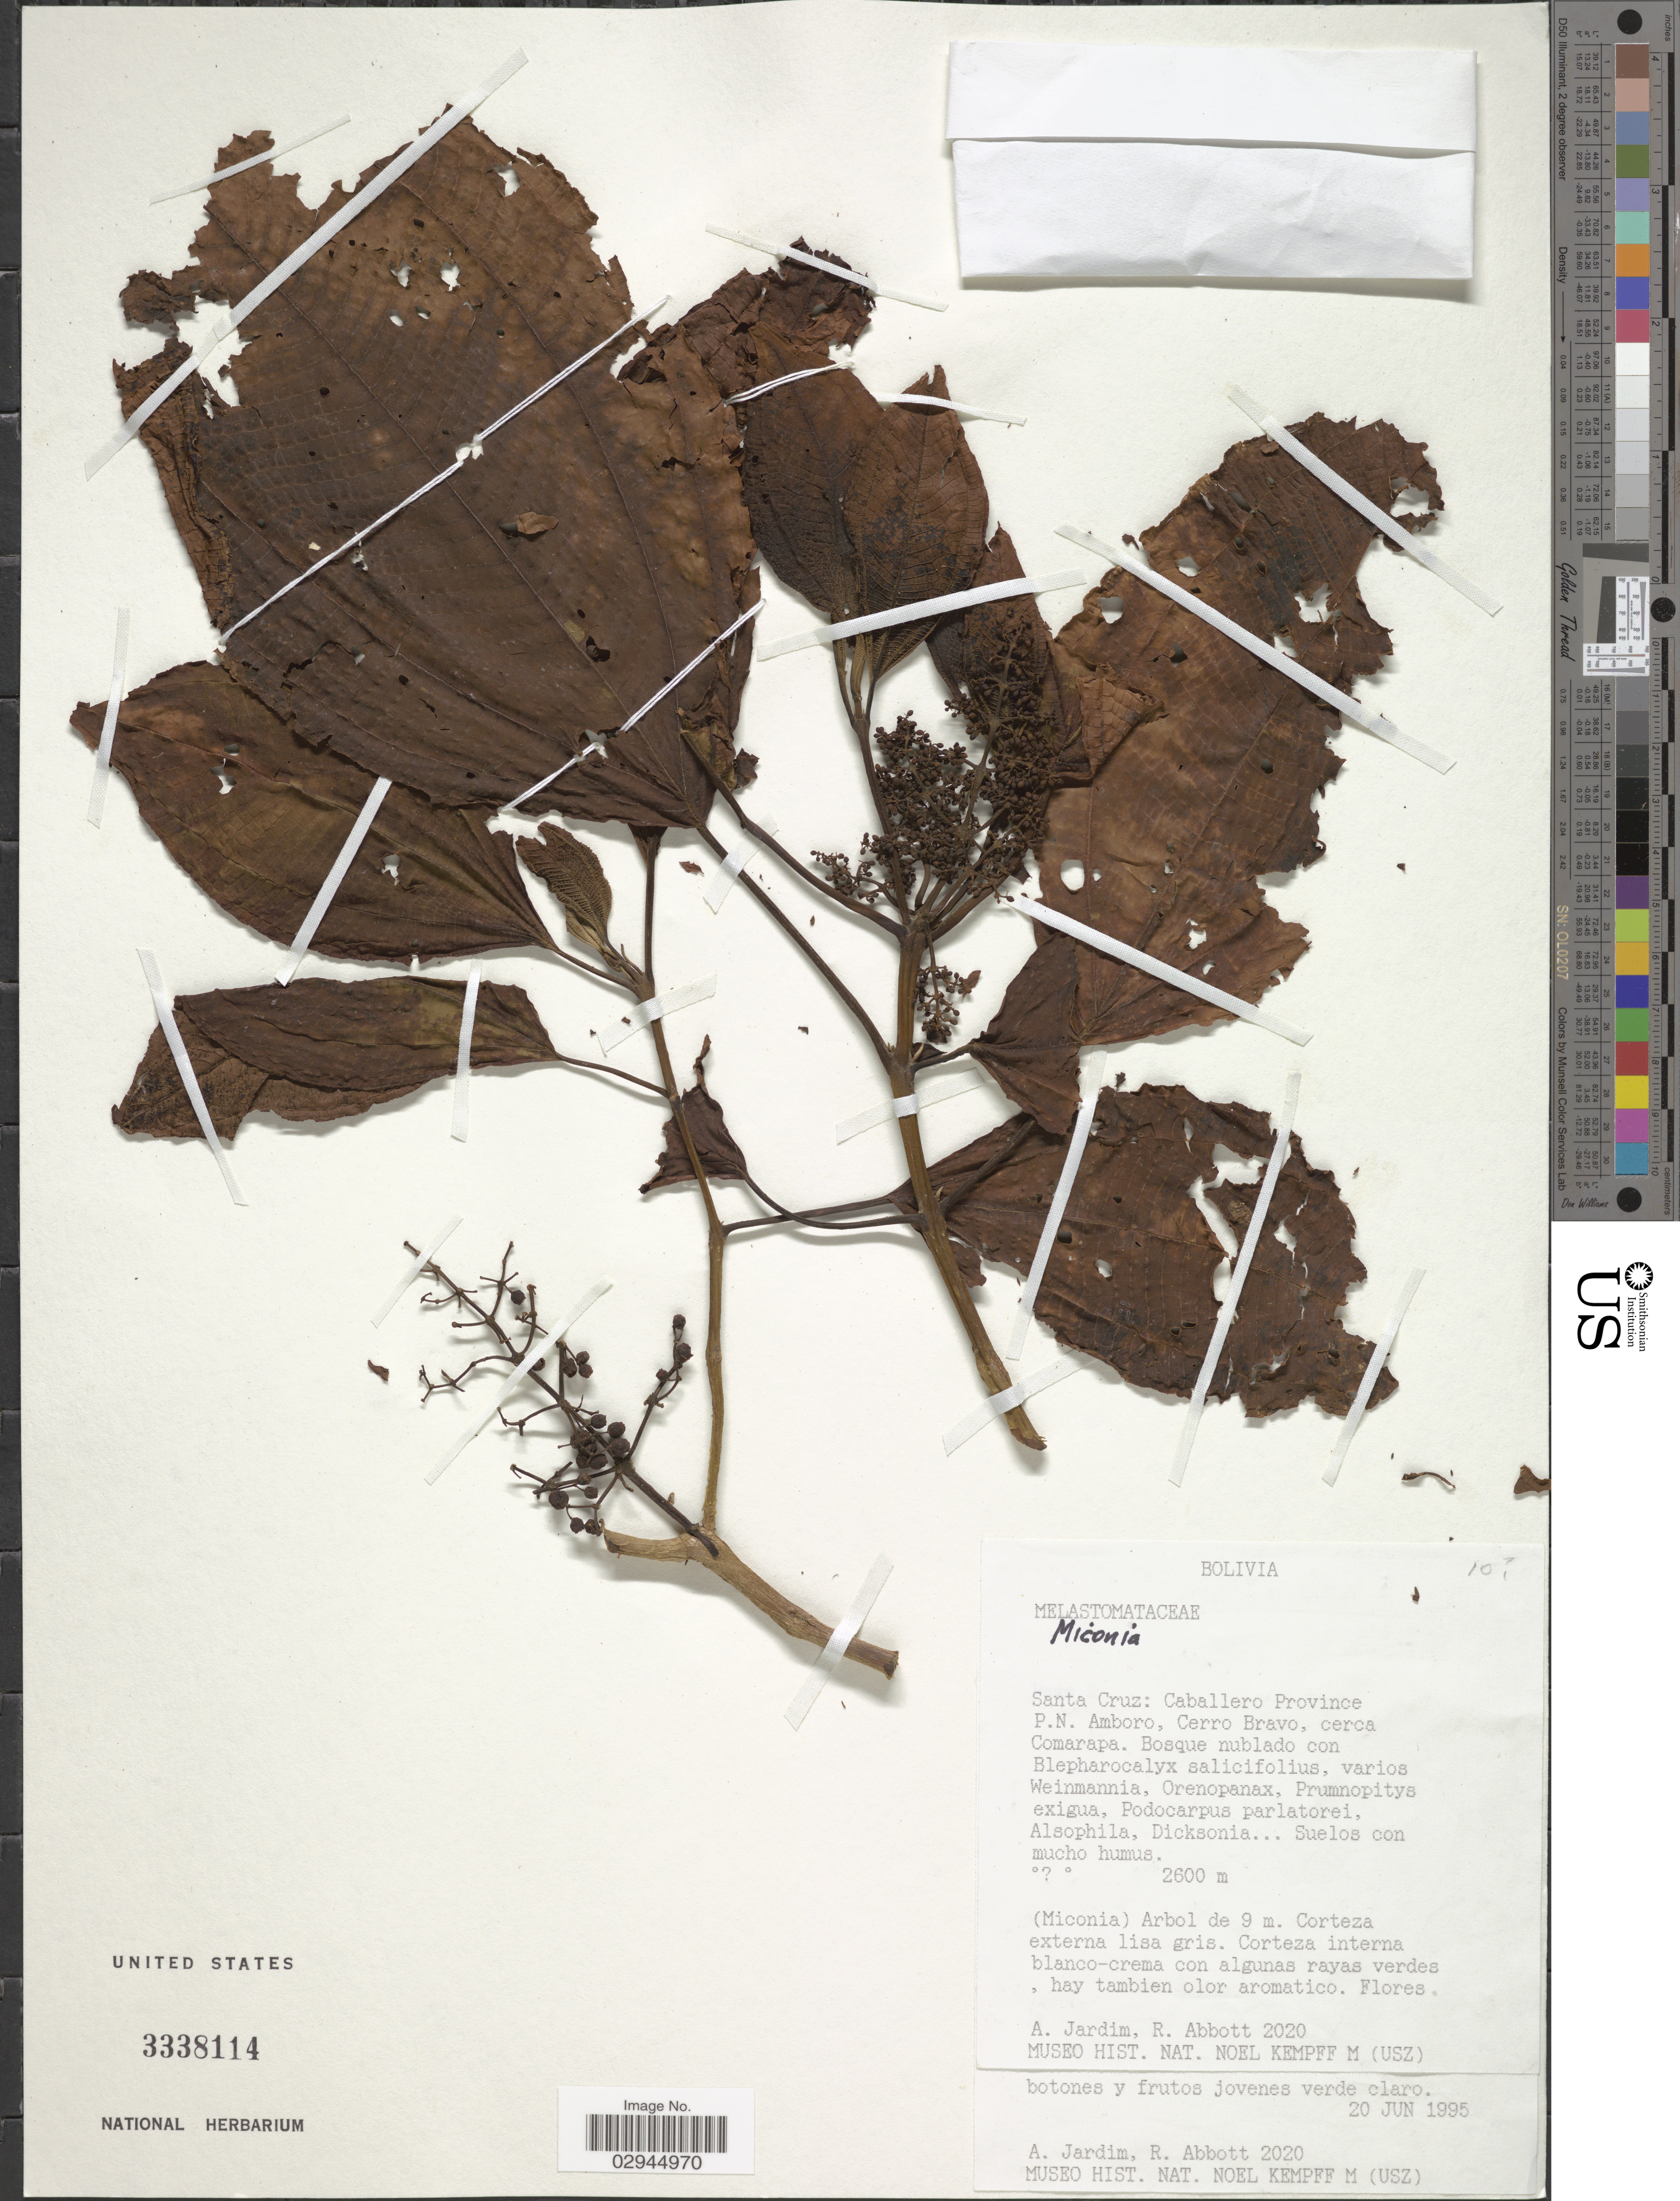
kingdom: Plantae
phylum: Tracheophyta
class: Magnoliopsida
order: Myrtales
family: Melastomataceae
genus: Miconia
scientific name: Miconia sp.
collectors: A. Jardim & J. R. Abbott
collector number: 2020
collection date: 1995-06-20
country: Bolivia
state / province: Santa Cruz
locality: Caballero Province. P. N. Amboro, Cerro Bravo, cerca Comarapa.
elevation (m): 2600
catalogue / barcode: US 3338114